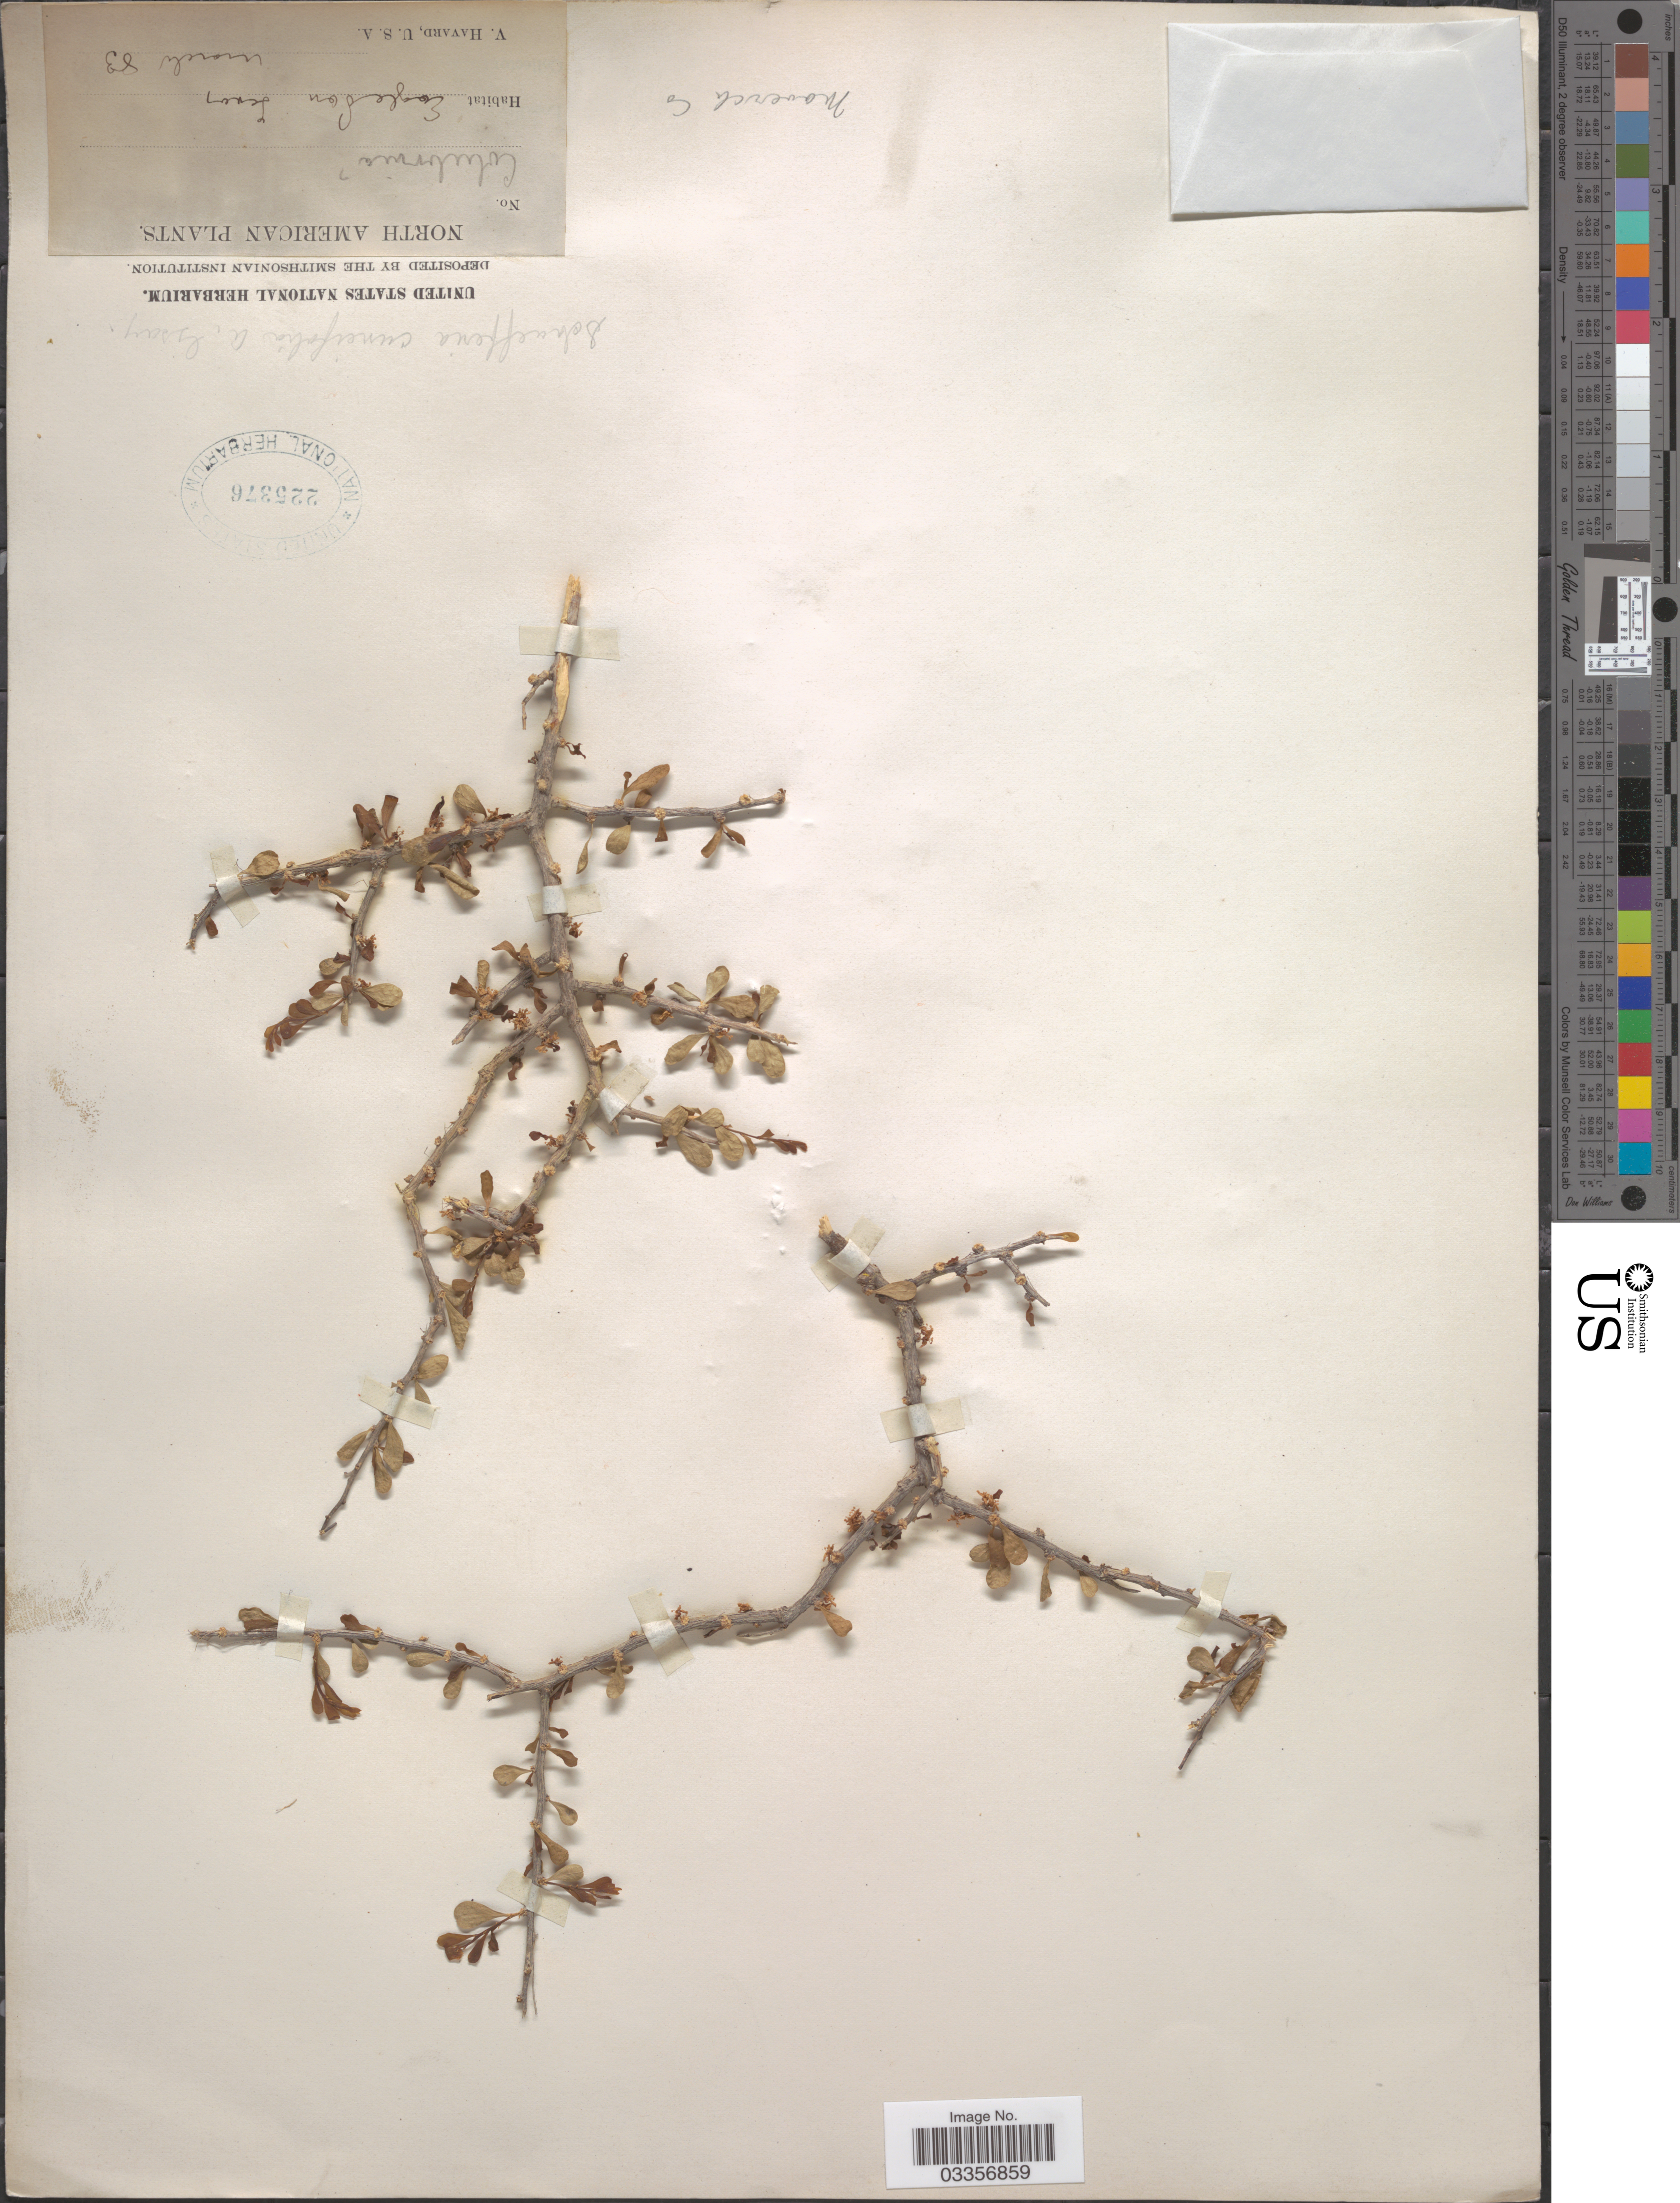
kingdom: Plantae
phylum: Tracheophyta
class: Magnoliopsida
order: Celastrales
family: Celastraceae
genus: Schaefferia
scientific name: Schaefferia cuneifolia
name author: A. Gray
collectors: V. Havard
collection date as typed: Transcribed d/m/y: /3/83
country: United States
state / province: Texas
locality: Eagle PassTexas. Maverick Co.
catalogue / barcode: US 225376